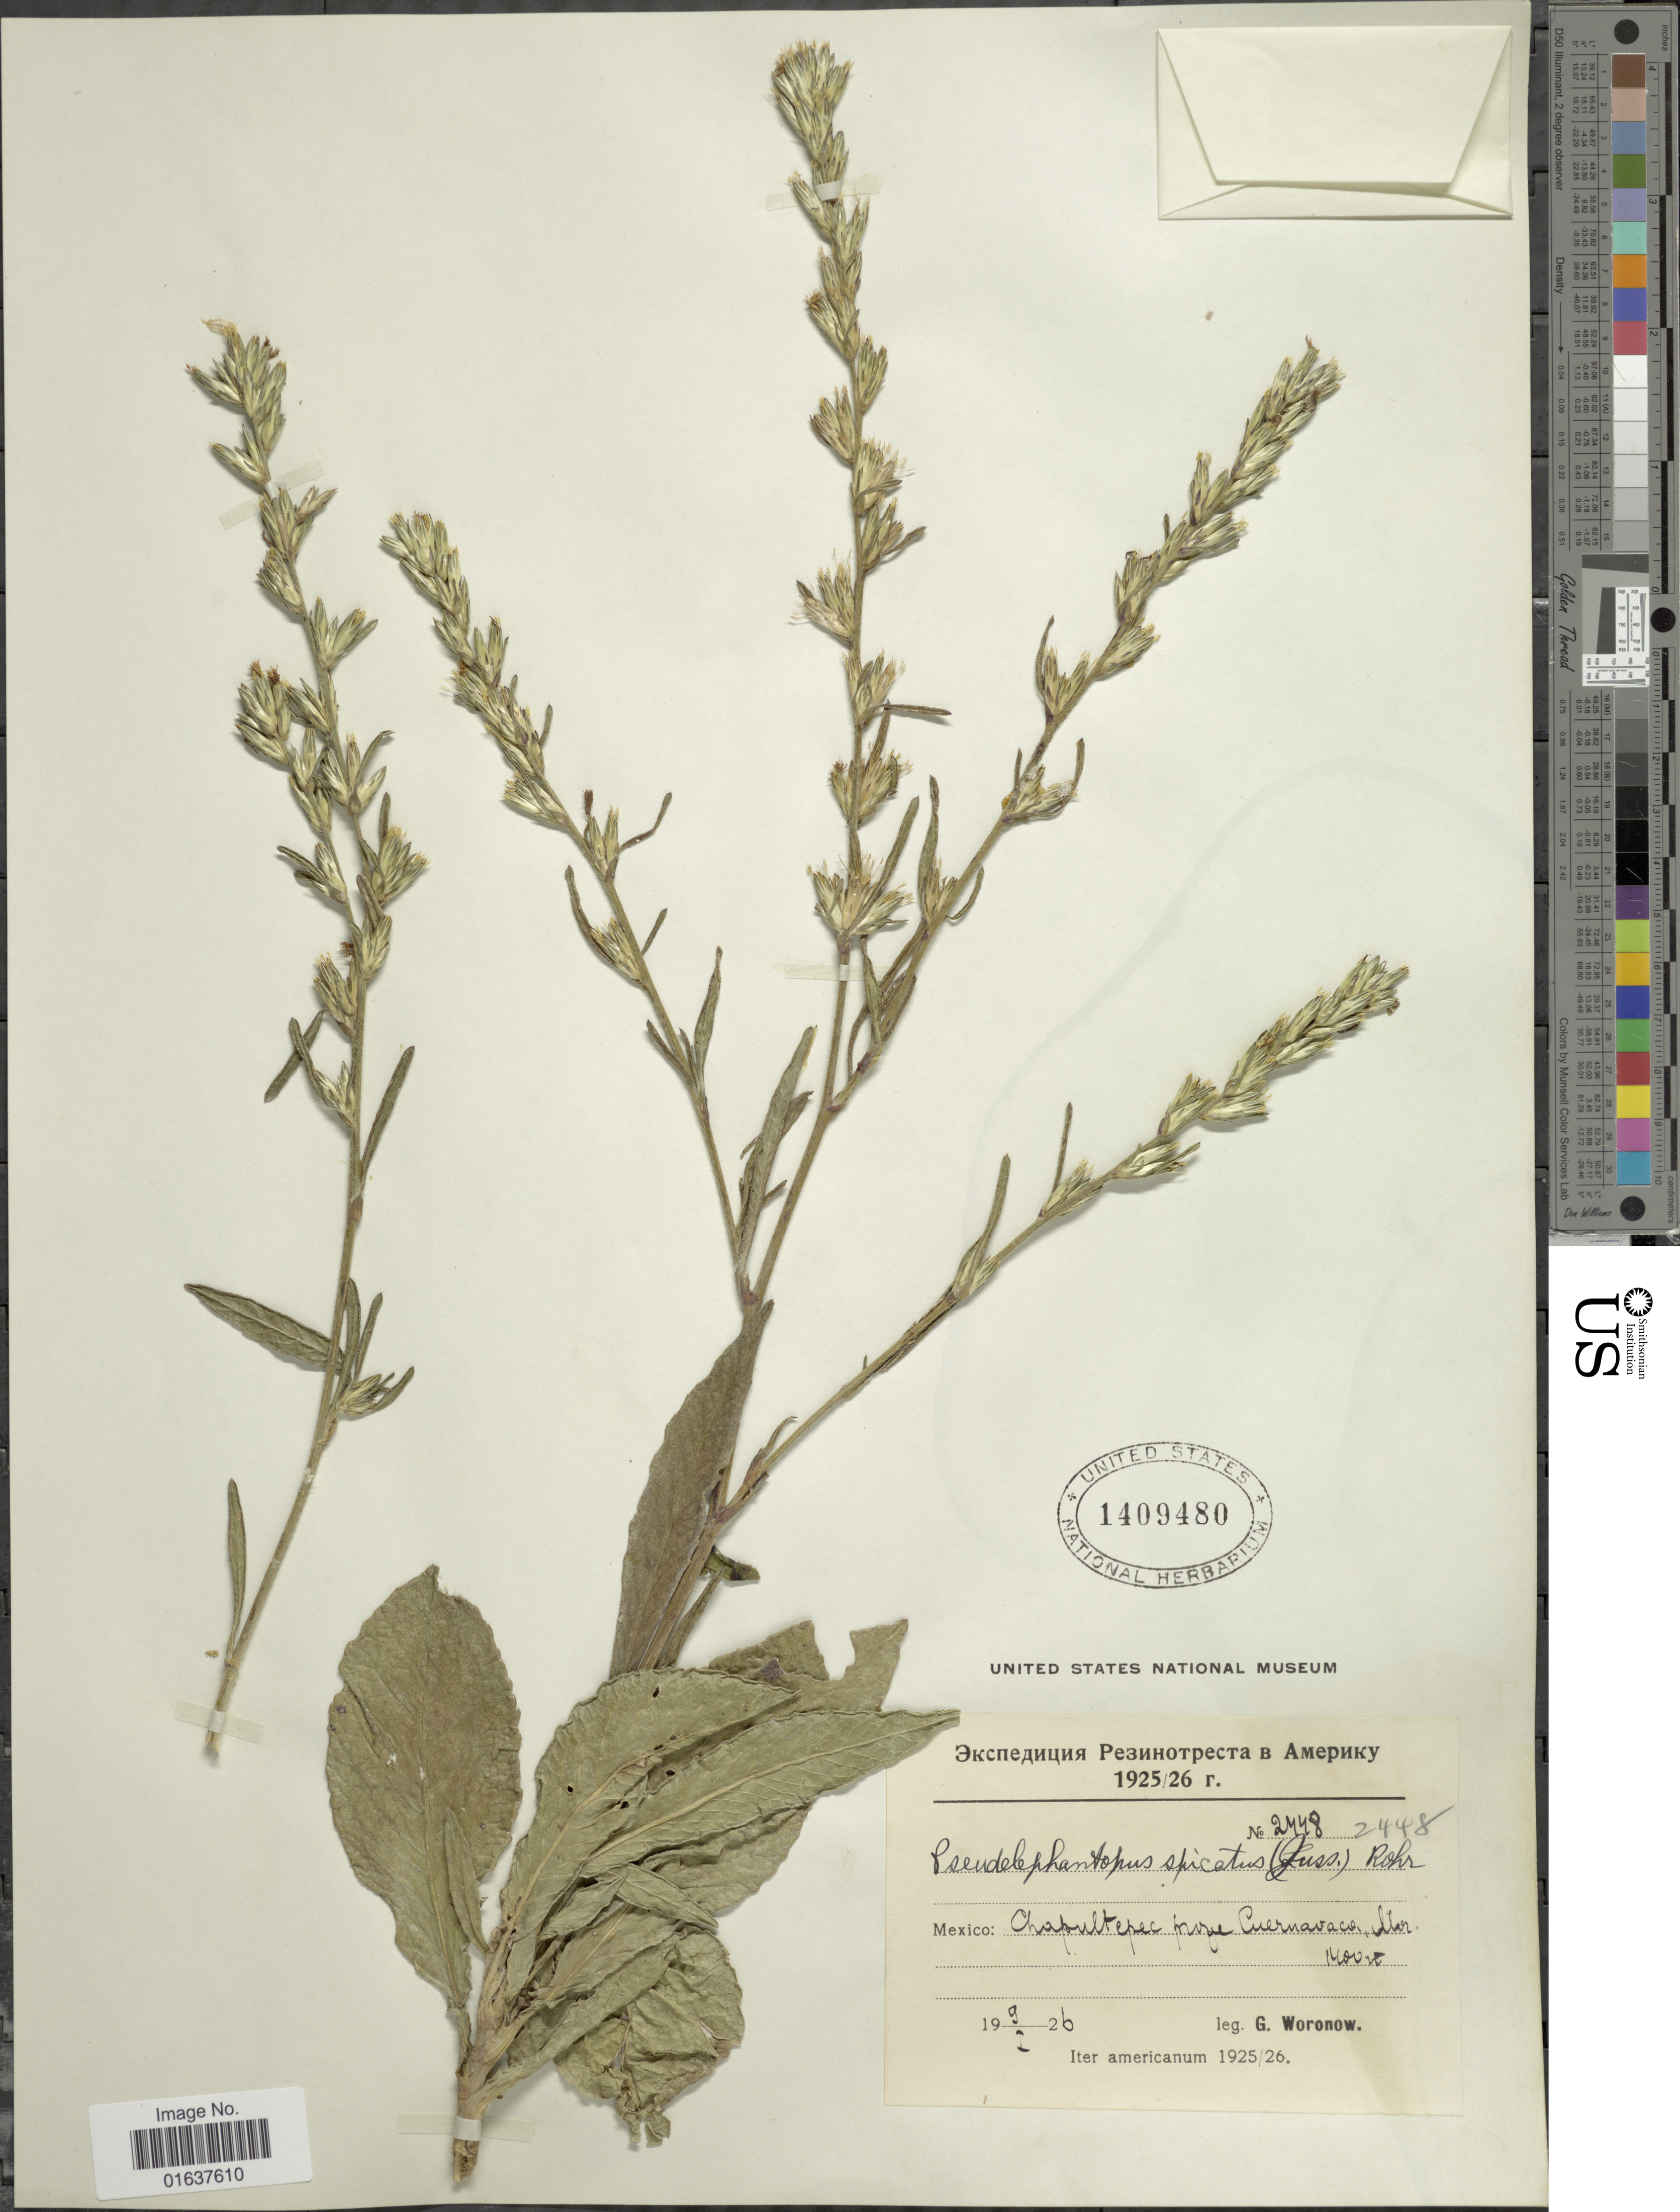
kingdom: Plantae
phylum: Tracheophyta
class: Magnoliopsida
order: Asterales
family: Asteraceae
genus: Pseudelephantopus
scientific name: Pseudelephantopus spicatus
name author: (Juss. ex Aubl.) C.F. Baker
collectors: G. Woronow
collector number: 2448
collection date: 1926-01-09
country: Mexico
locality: Chapultepec prope Cuernavaco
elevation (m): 1400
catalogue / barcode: US 1409480